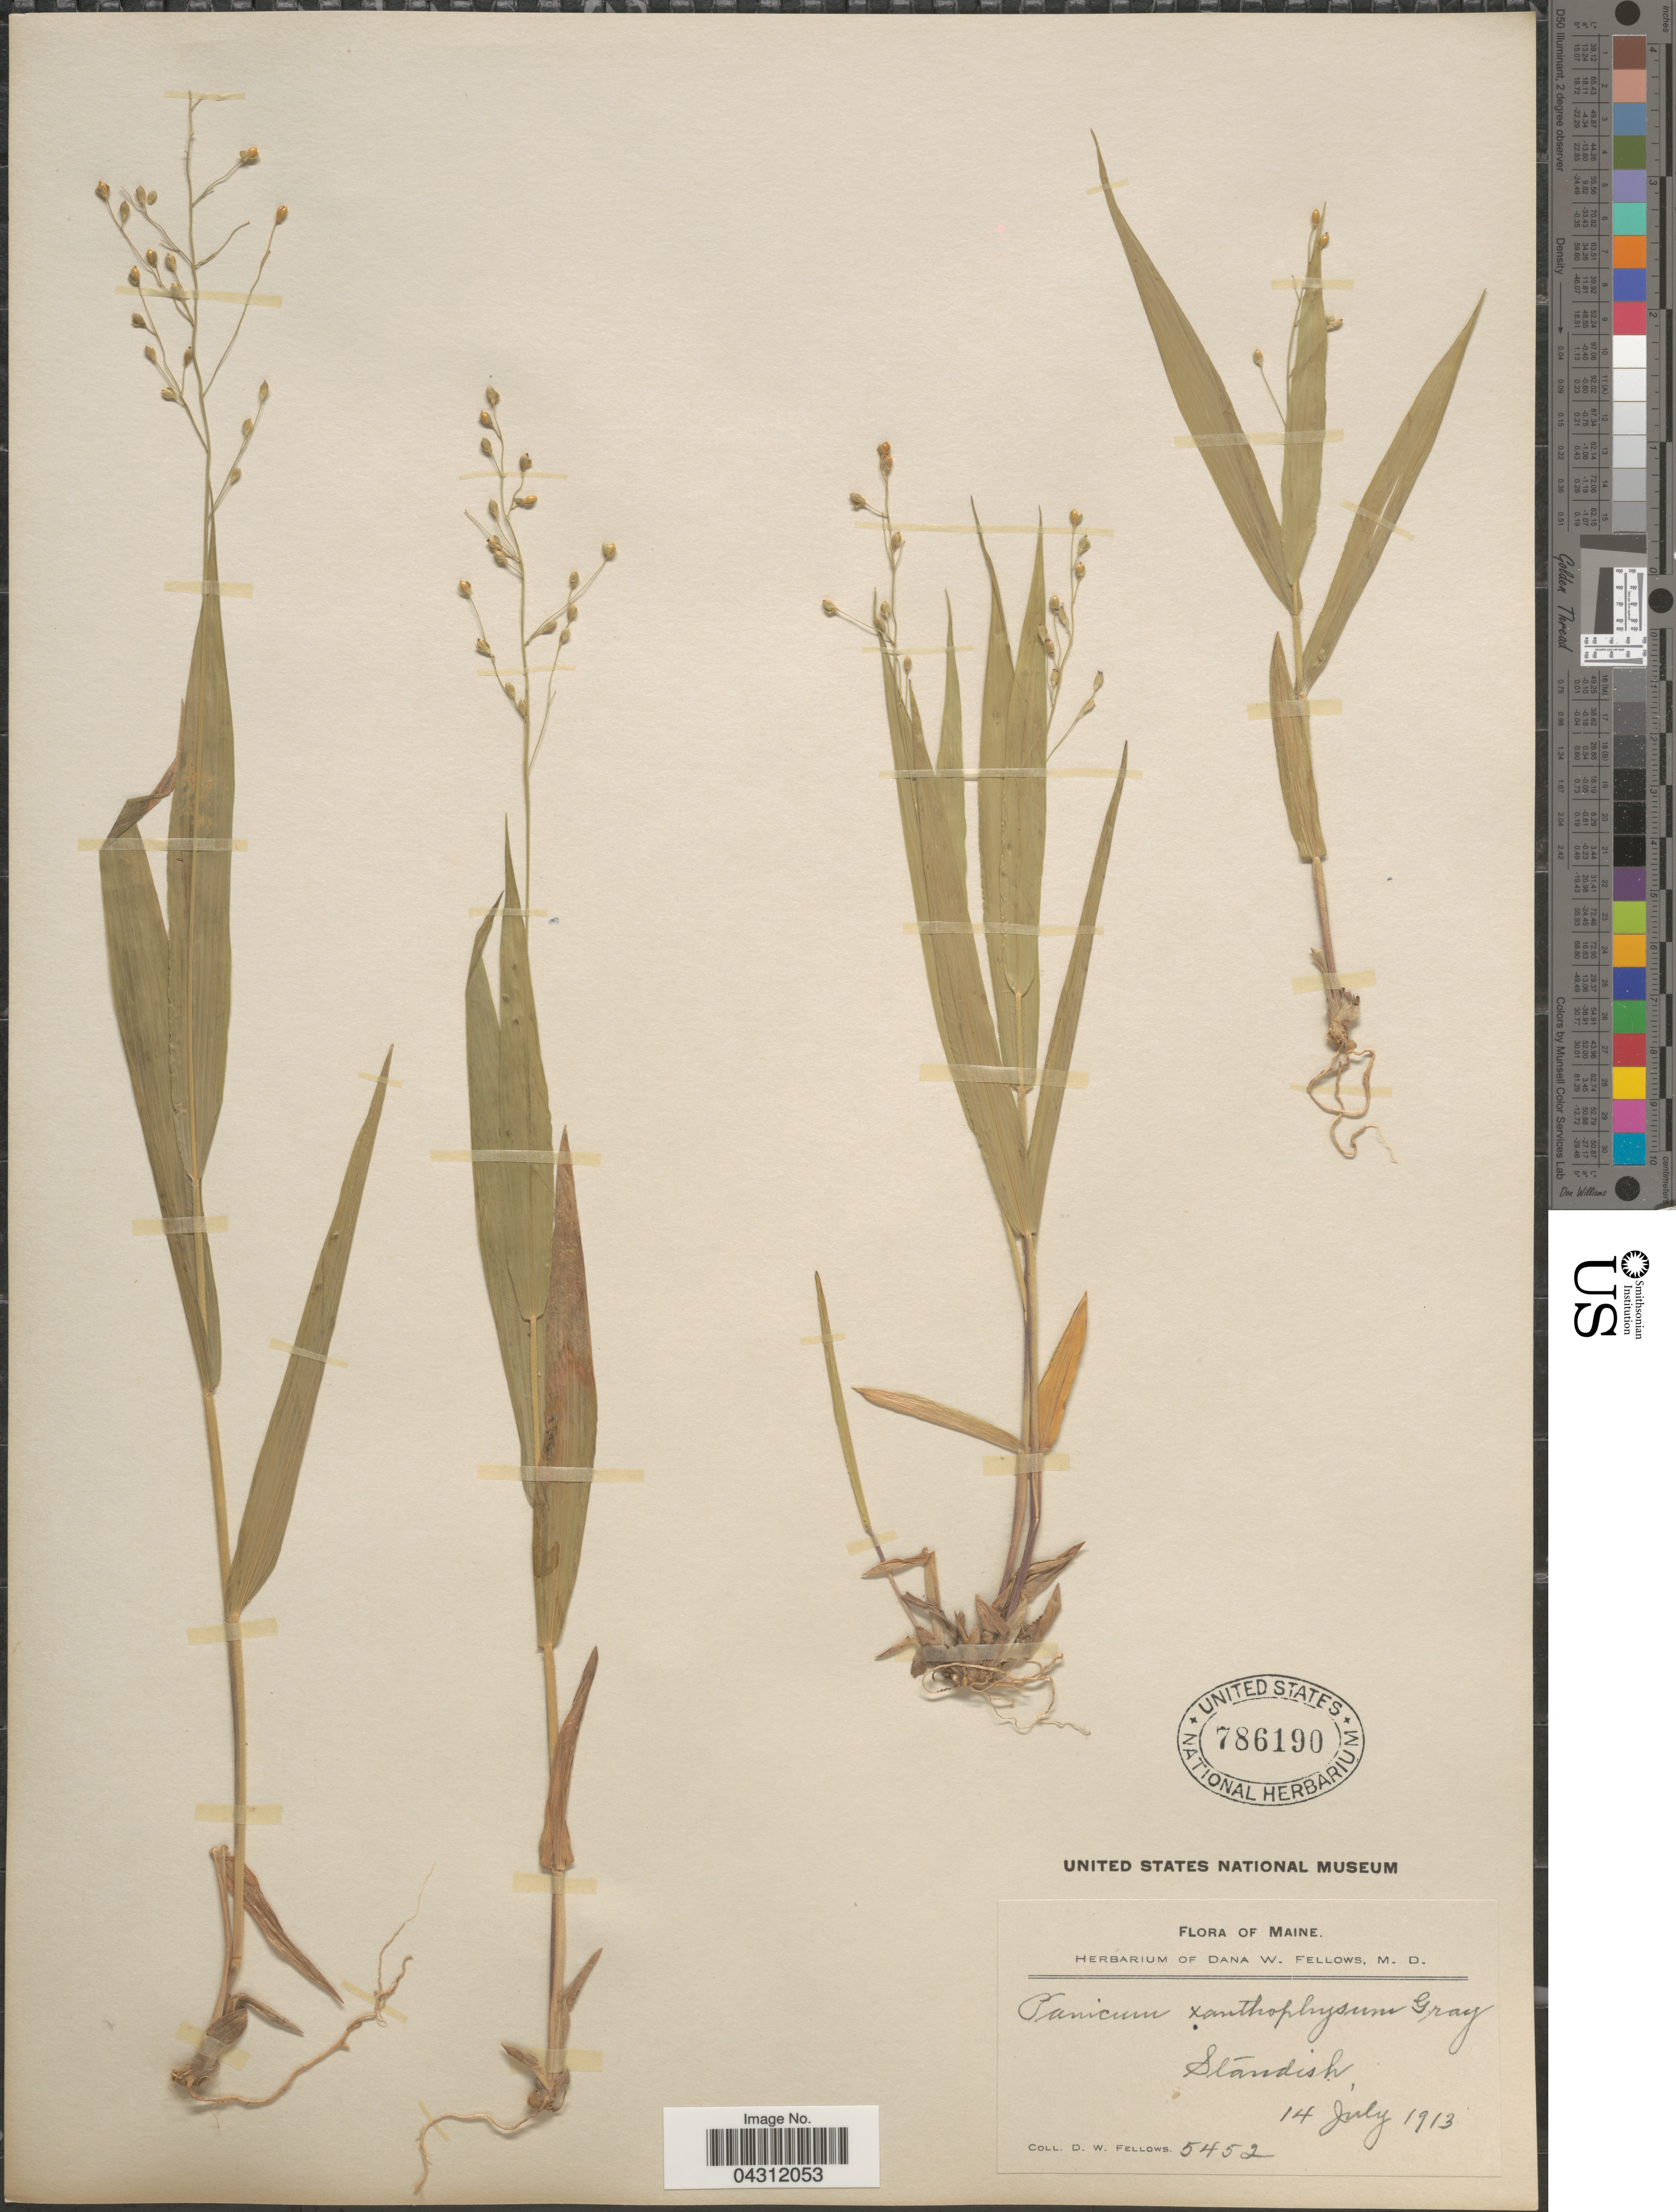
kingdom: Plantae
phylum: Tracheophyta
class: Liliopsida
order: Poales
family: Poaceae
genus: Dichanthelium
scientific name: Dichanthelium xanthophysum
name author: (A. Gray) Freckmann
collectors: D. W. Fellows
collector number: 5452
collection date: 1913-07-14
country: United States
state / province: Maine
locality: Standish.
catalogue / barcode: US 786190